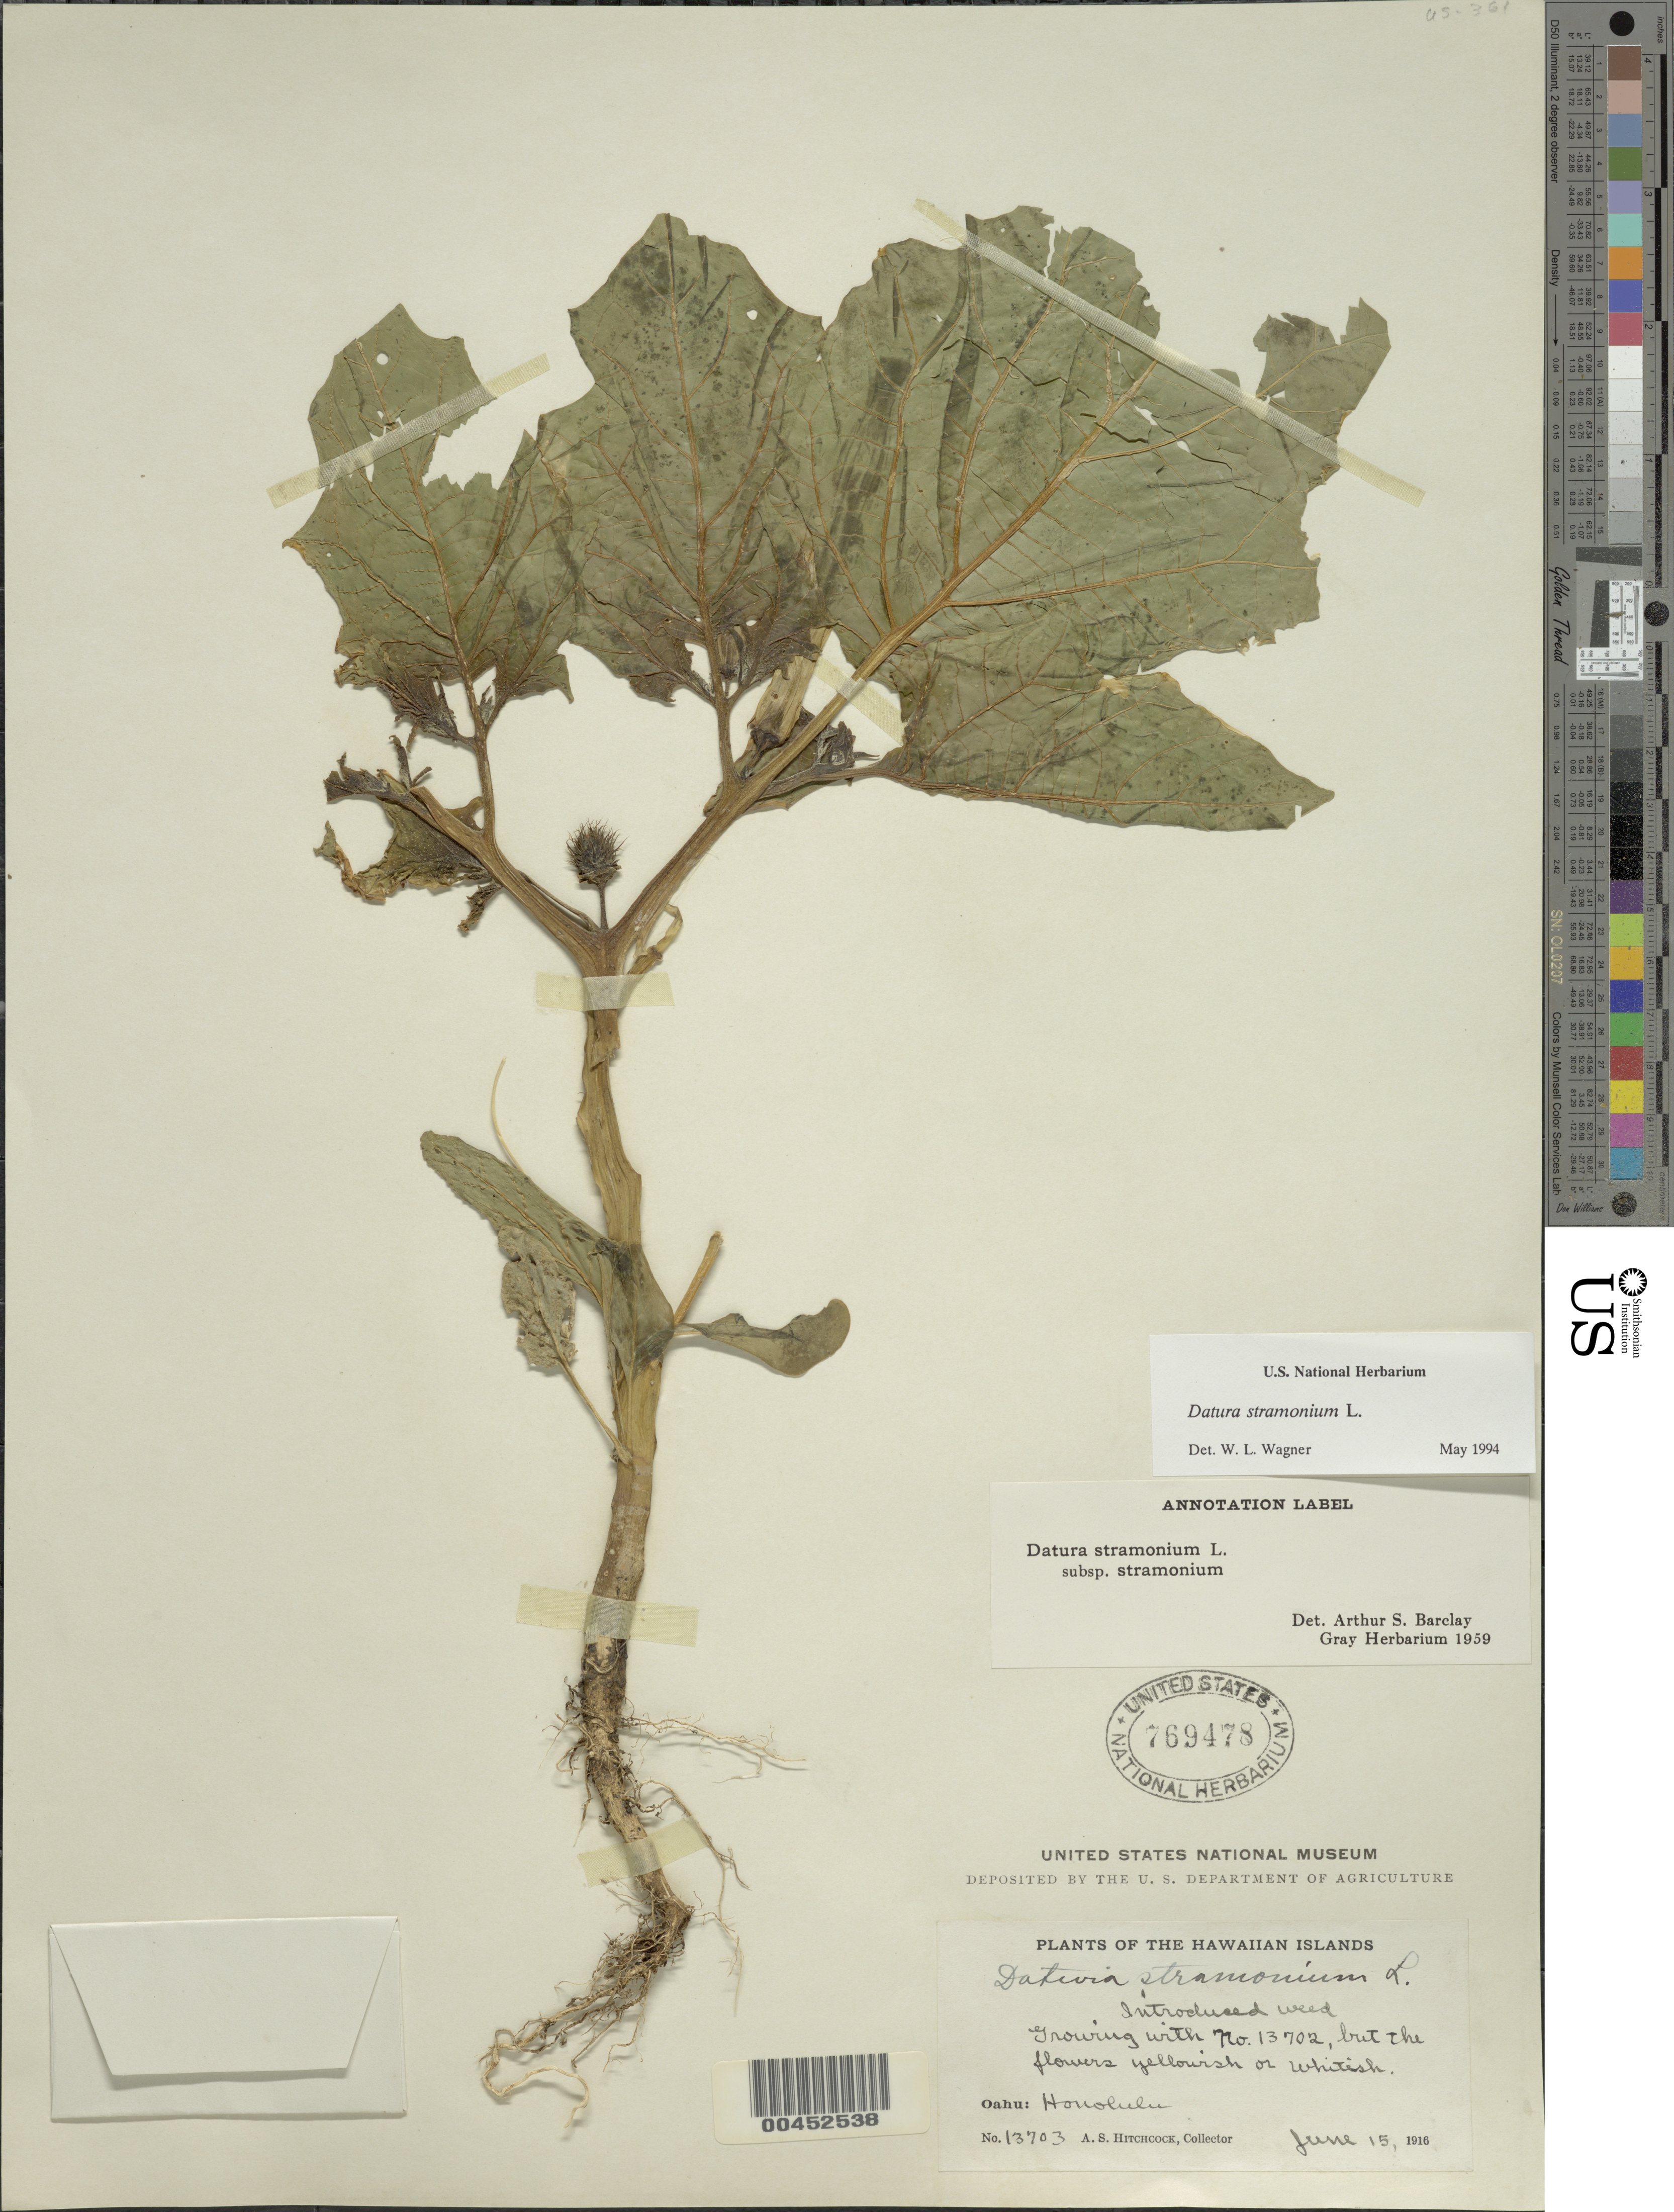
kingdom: Plantae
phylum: Tracheophyta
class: Magnoliopsida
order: Solanales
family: Solanaceae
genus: Datura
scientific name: Datura stramonium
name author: L.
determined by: Wagner, W. L., (BOT), Smithsonian Institution - National Museum of Natural History (UNITED STATES)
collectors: A. S. Hitchcock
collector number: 13703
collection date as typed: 15 Jun 1916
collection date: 1916-06-15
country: United States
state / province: Hawaii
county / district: Honolulu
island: Oahu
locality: Honolulu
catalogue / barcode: US 769478